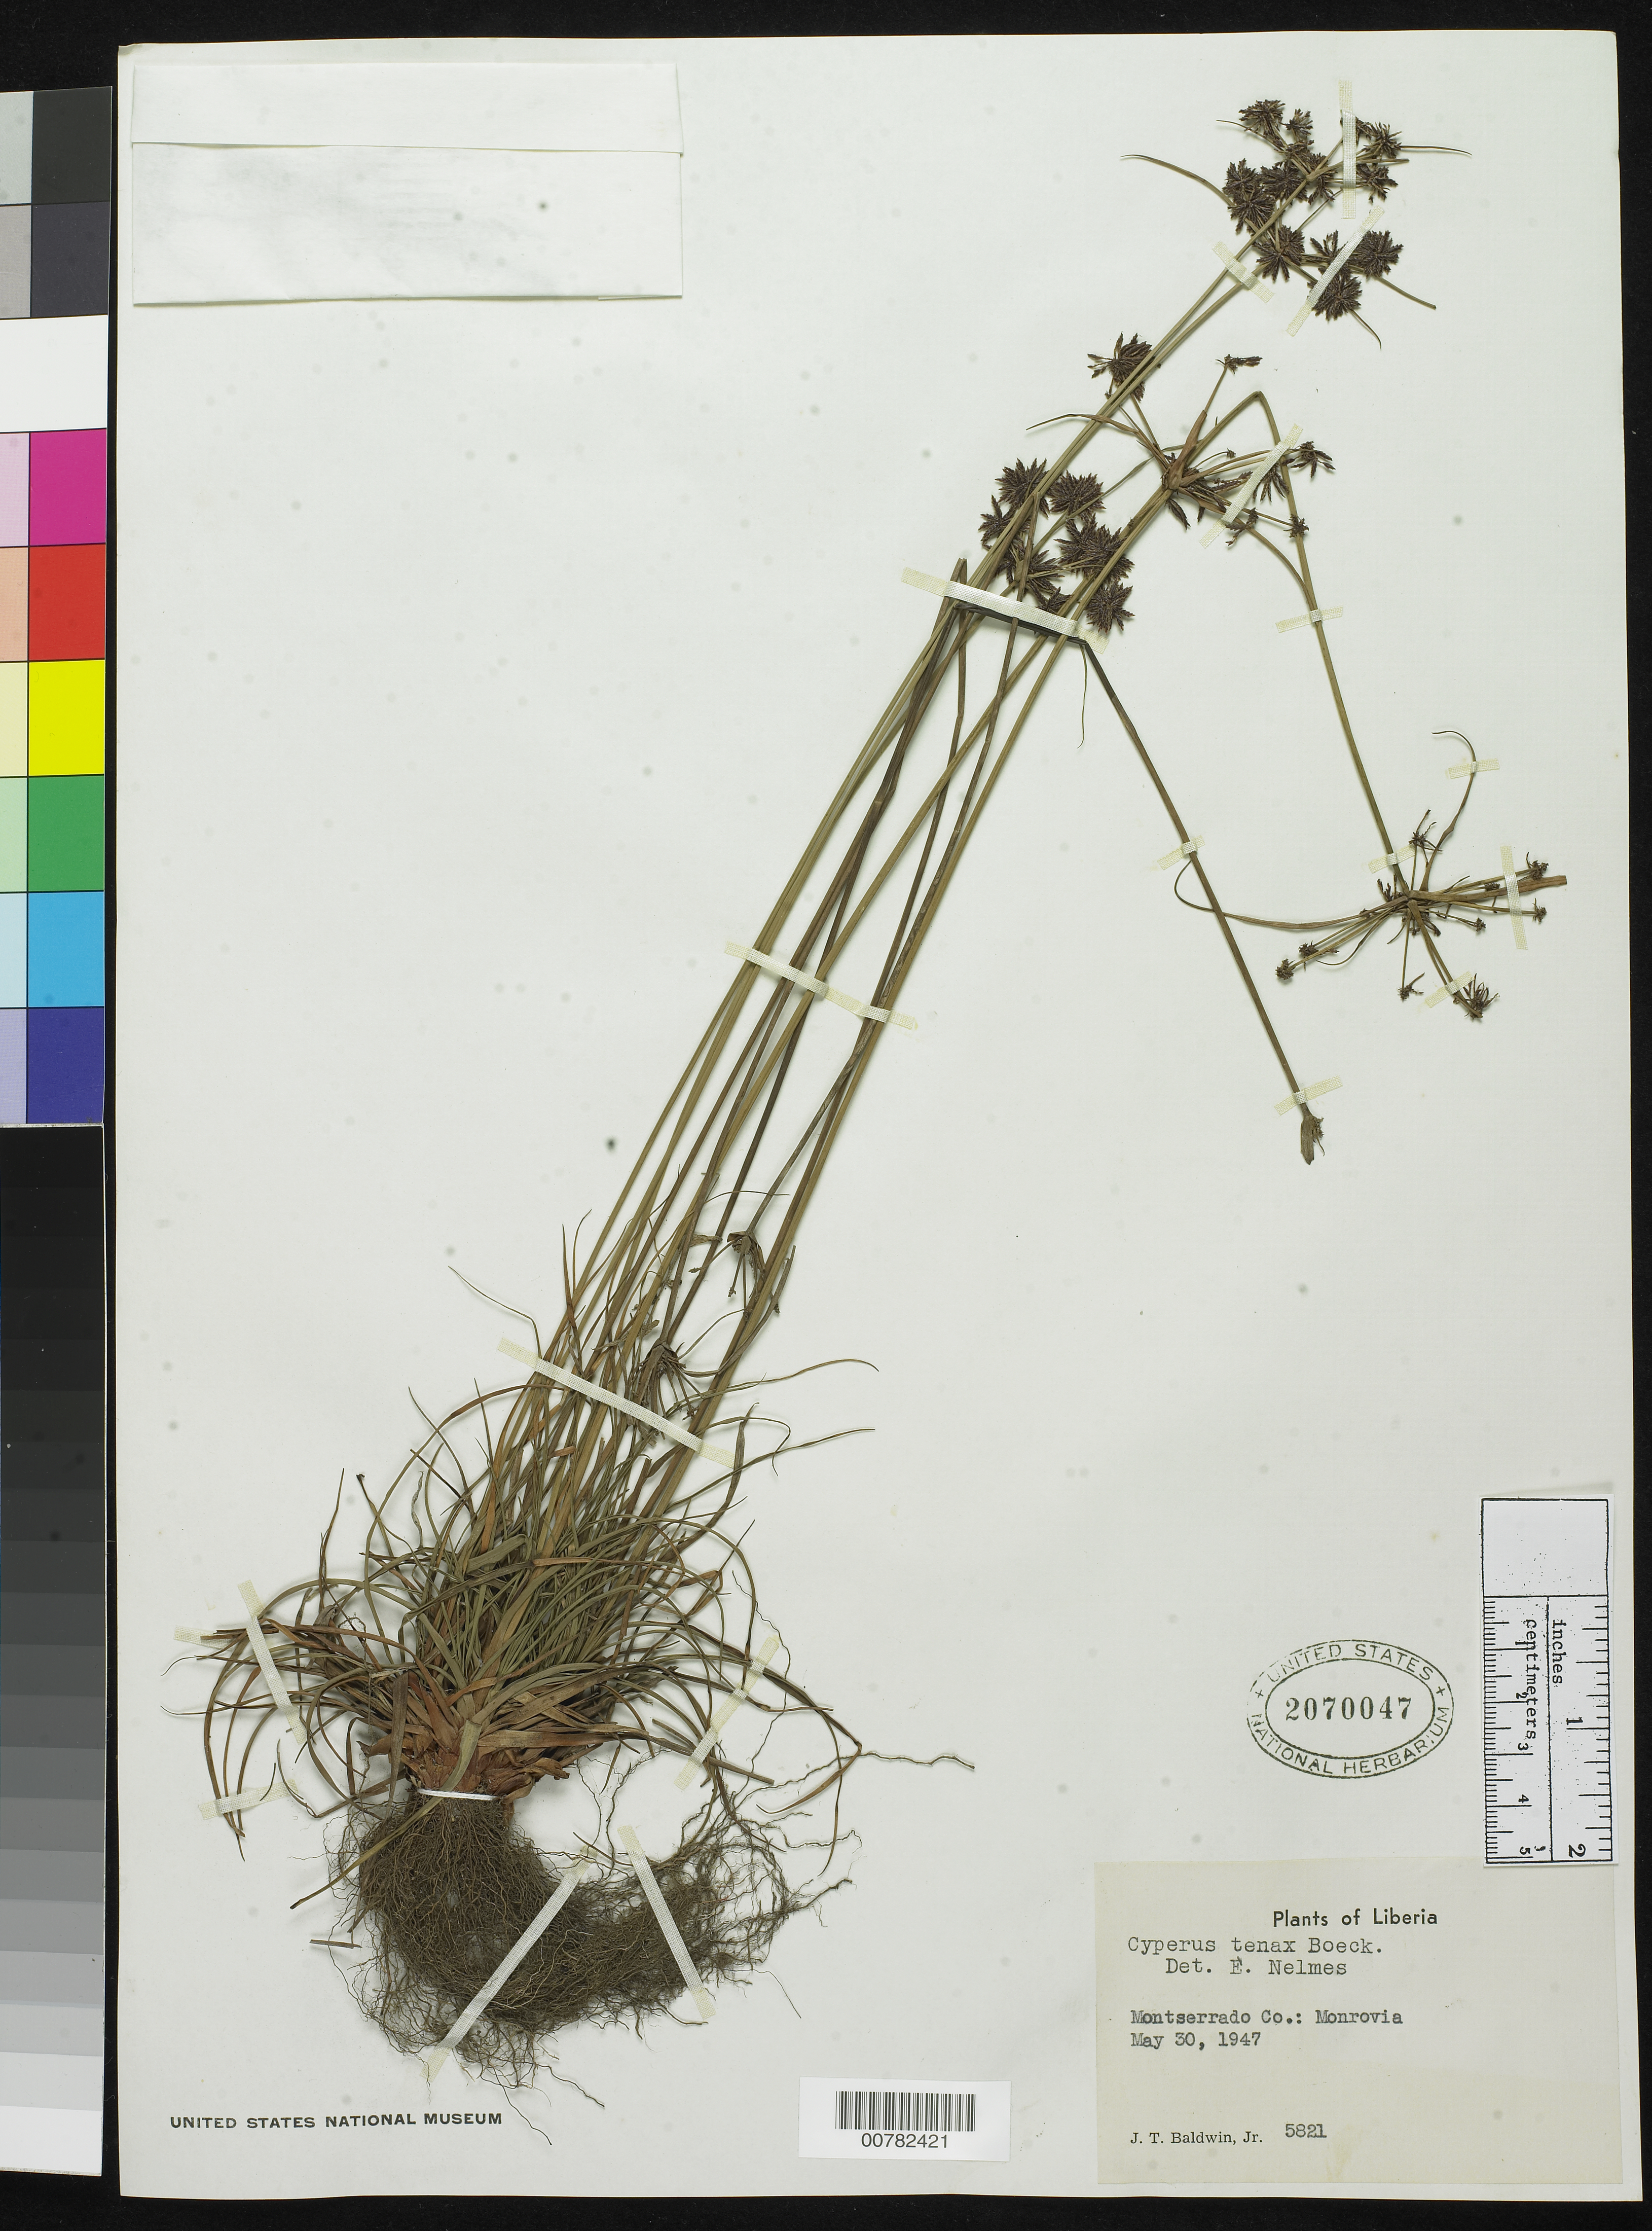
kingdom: Plantae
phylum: Tracheophyta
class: Liliopsida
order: Poales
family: Cyperaceae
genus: Cyperus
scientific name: Cyperus tenax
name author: Boeckeler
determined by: Nelmes, E.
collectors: J. T. Baldwin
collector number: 5821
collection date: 1947-05-30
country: Liberia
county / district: Montserrado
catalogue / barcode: US 2070047